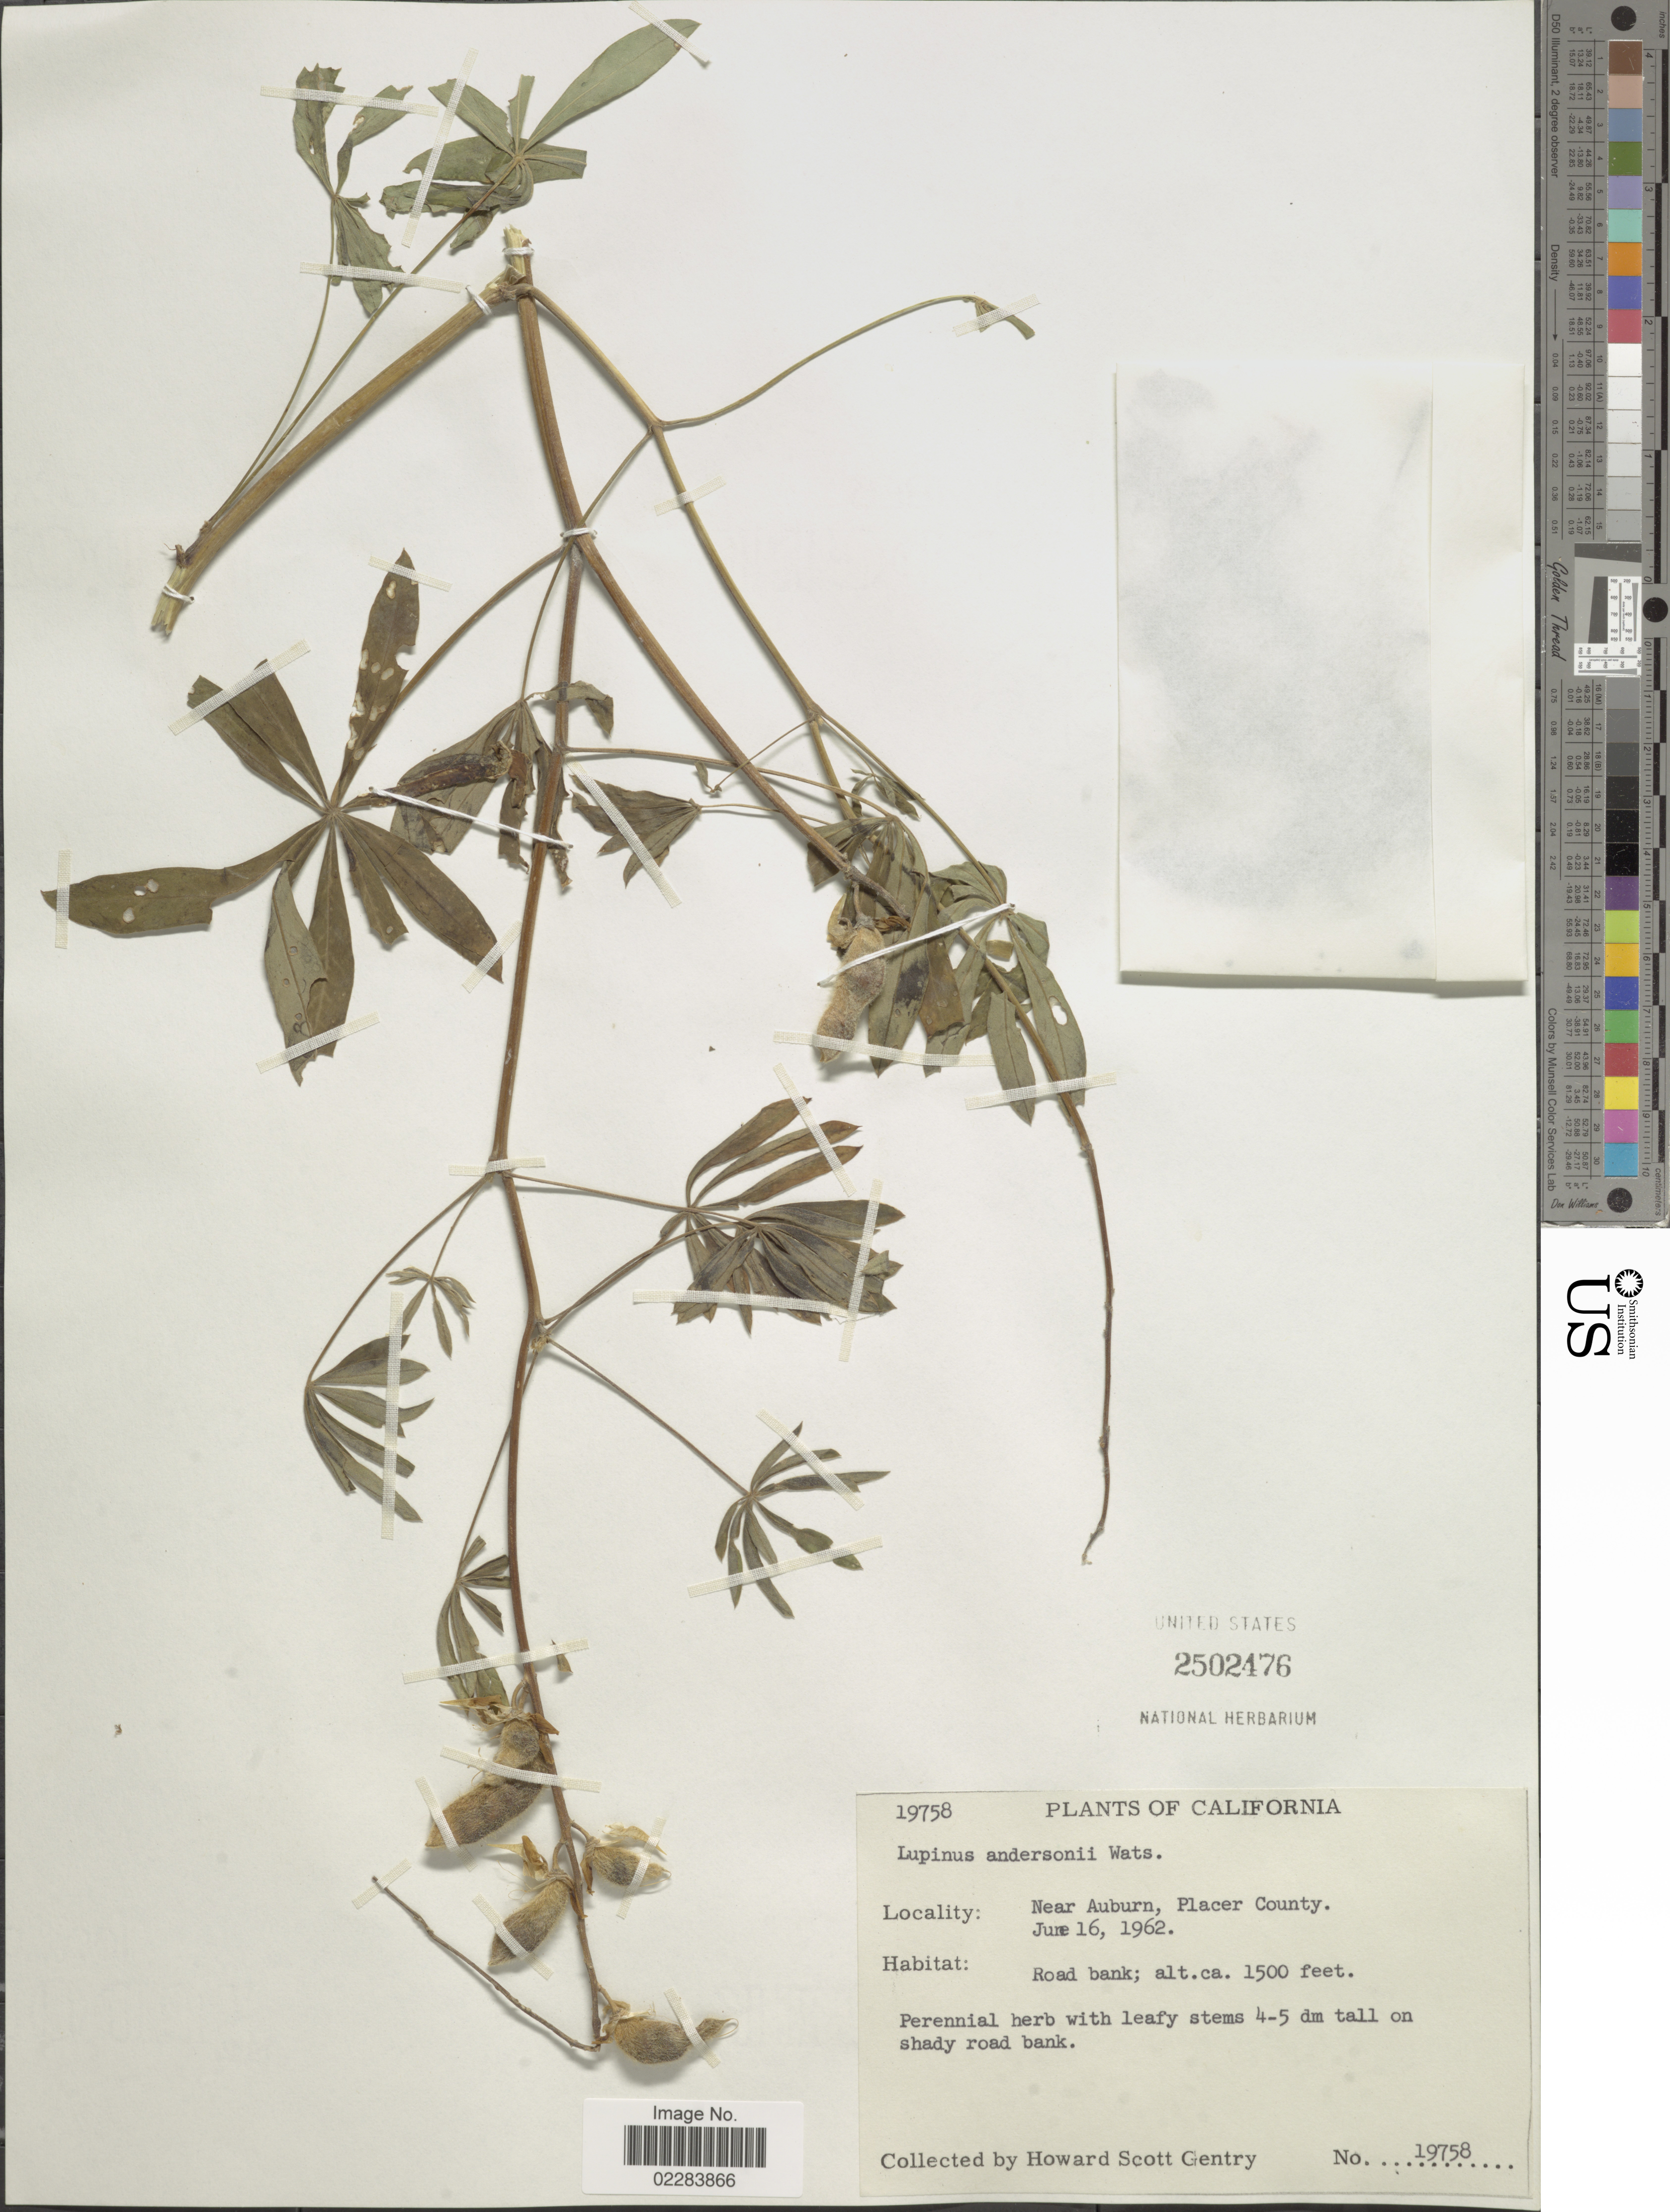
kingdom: Plantae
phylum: Tracheophyta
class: Magnoliopsida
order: Fabales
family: Fabaceae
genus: Lupinus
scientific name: Lupinus andersonii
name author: S. Watson in C. King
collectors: H. S. Gentry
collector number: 19758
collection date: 1962-06-16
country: United States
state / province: California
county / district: Placer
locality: Near Auburn, Placer County,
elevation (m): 457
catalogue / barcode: US 2502476